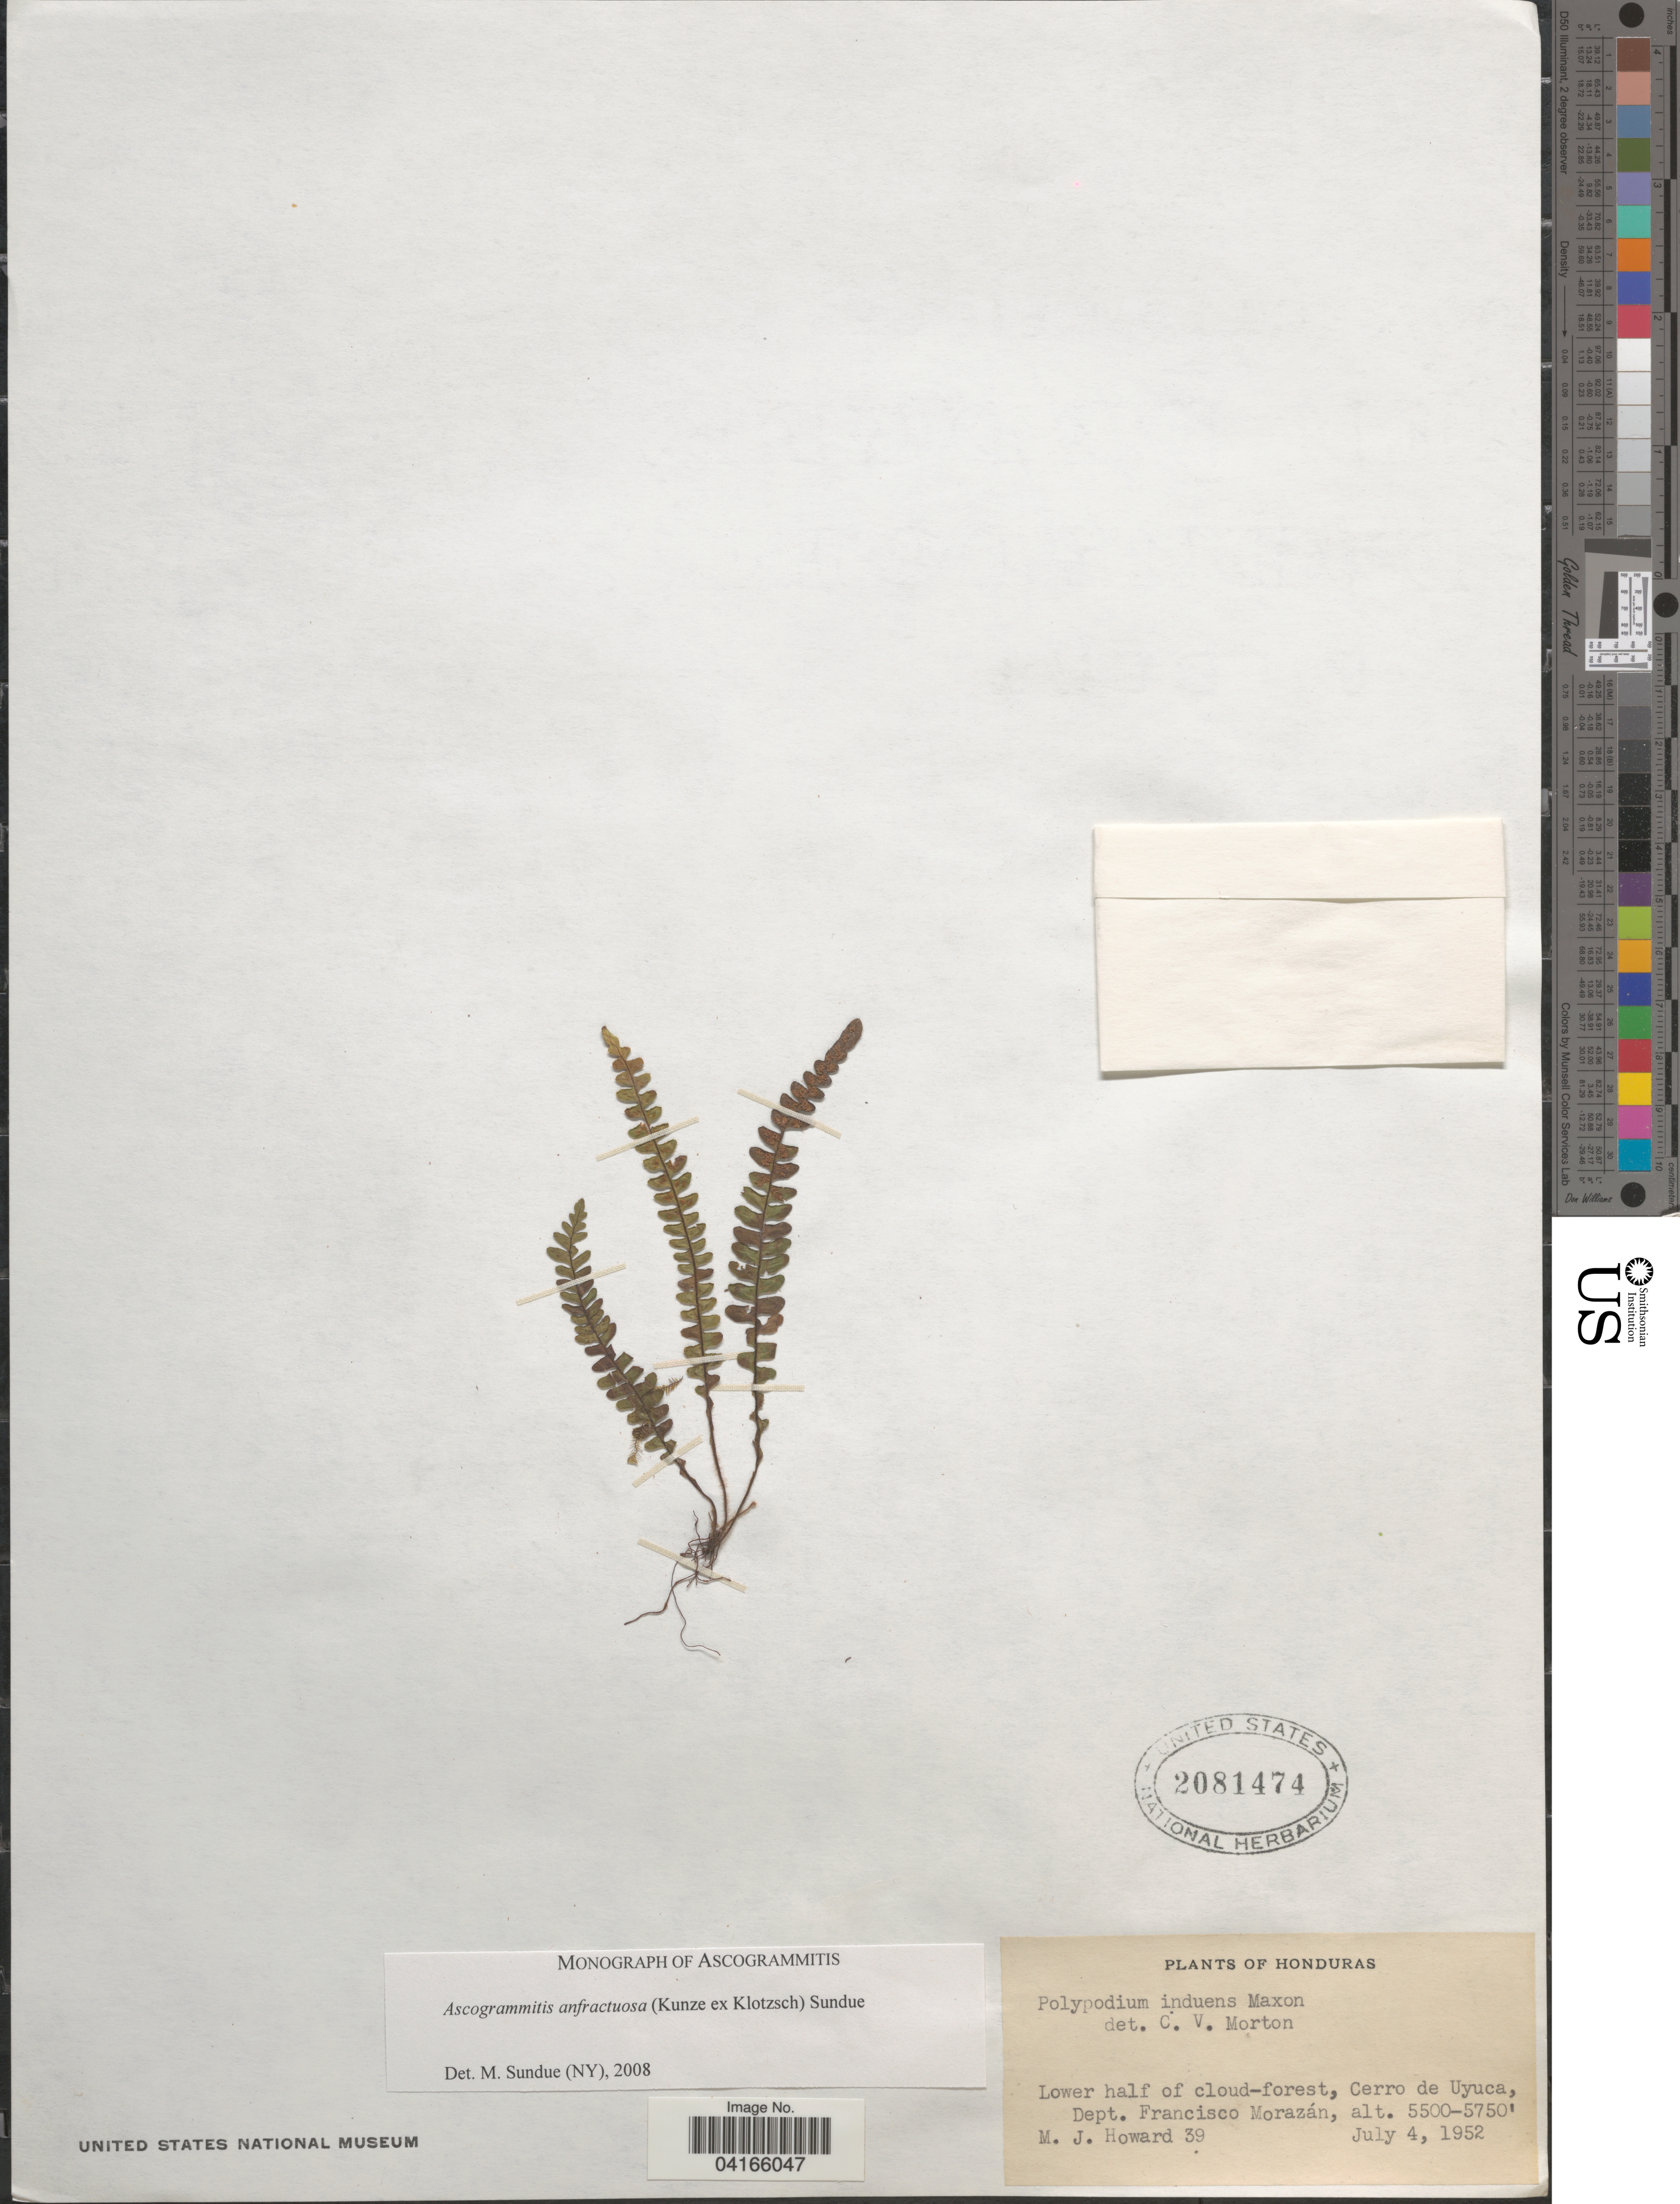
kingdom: Plantae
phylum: Tracheophyta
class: Polypodiopsida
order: Polypodiales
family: Polypodiaceae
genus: Ascogrammitis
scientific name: Ascogrammitis anfractuosa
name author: (Kunze ex Klotzsch) Sundue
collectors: M. Howard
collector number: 39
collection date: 1952-07-04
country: Honduras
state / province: Fco. Morazán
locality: Cerro de Uyuca, Dept. Francisco Morazán.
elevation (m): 1676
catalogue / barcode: US 2081474